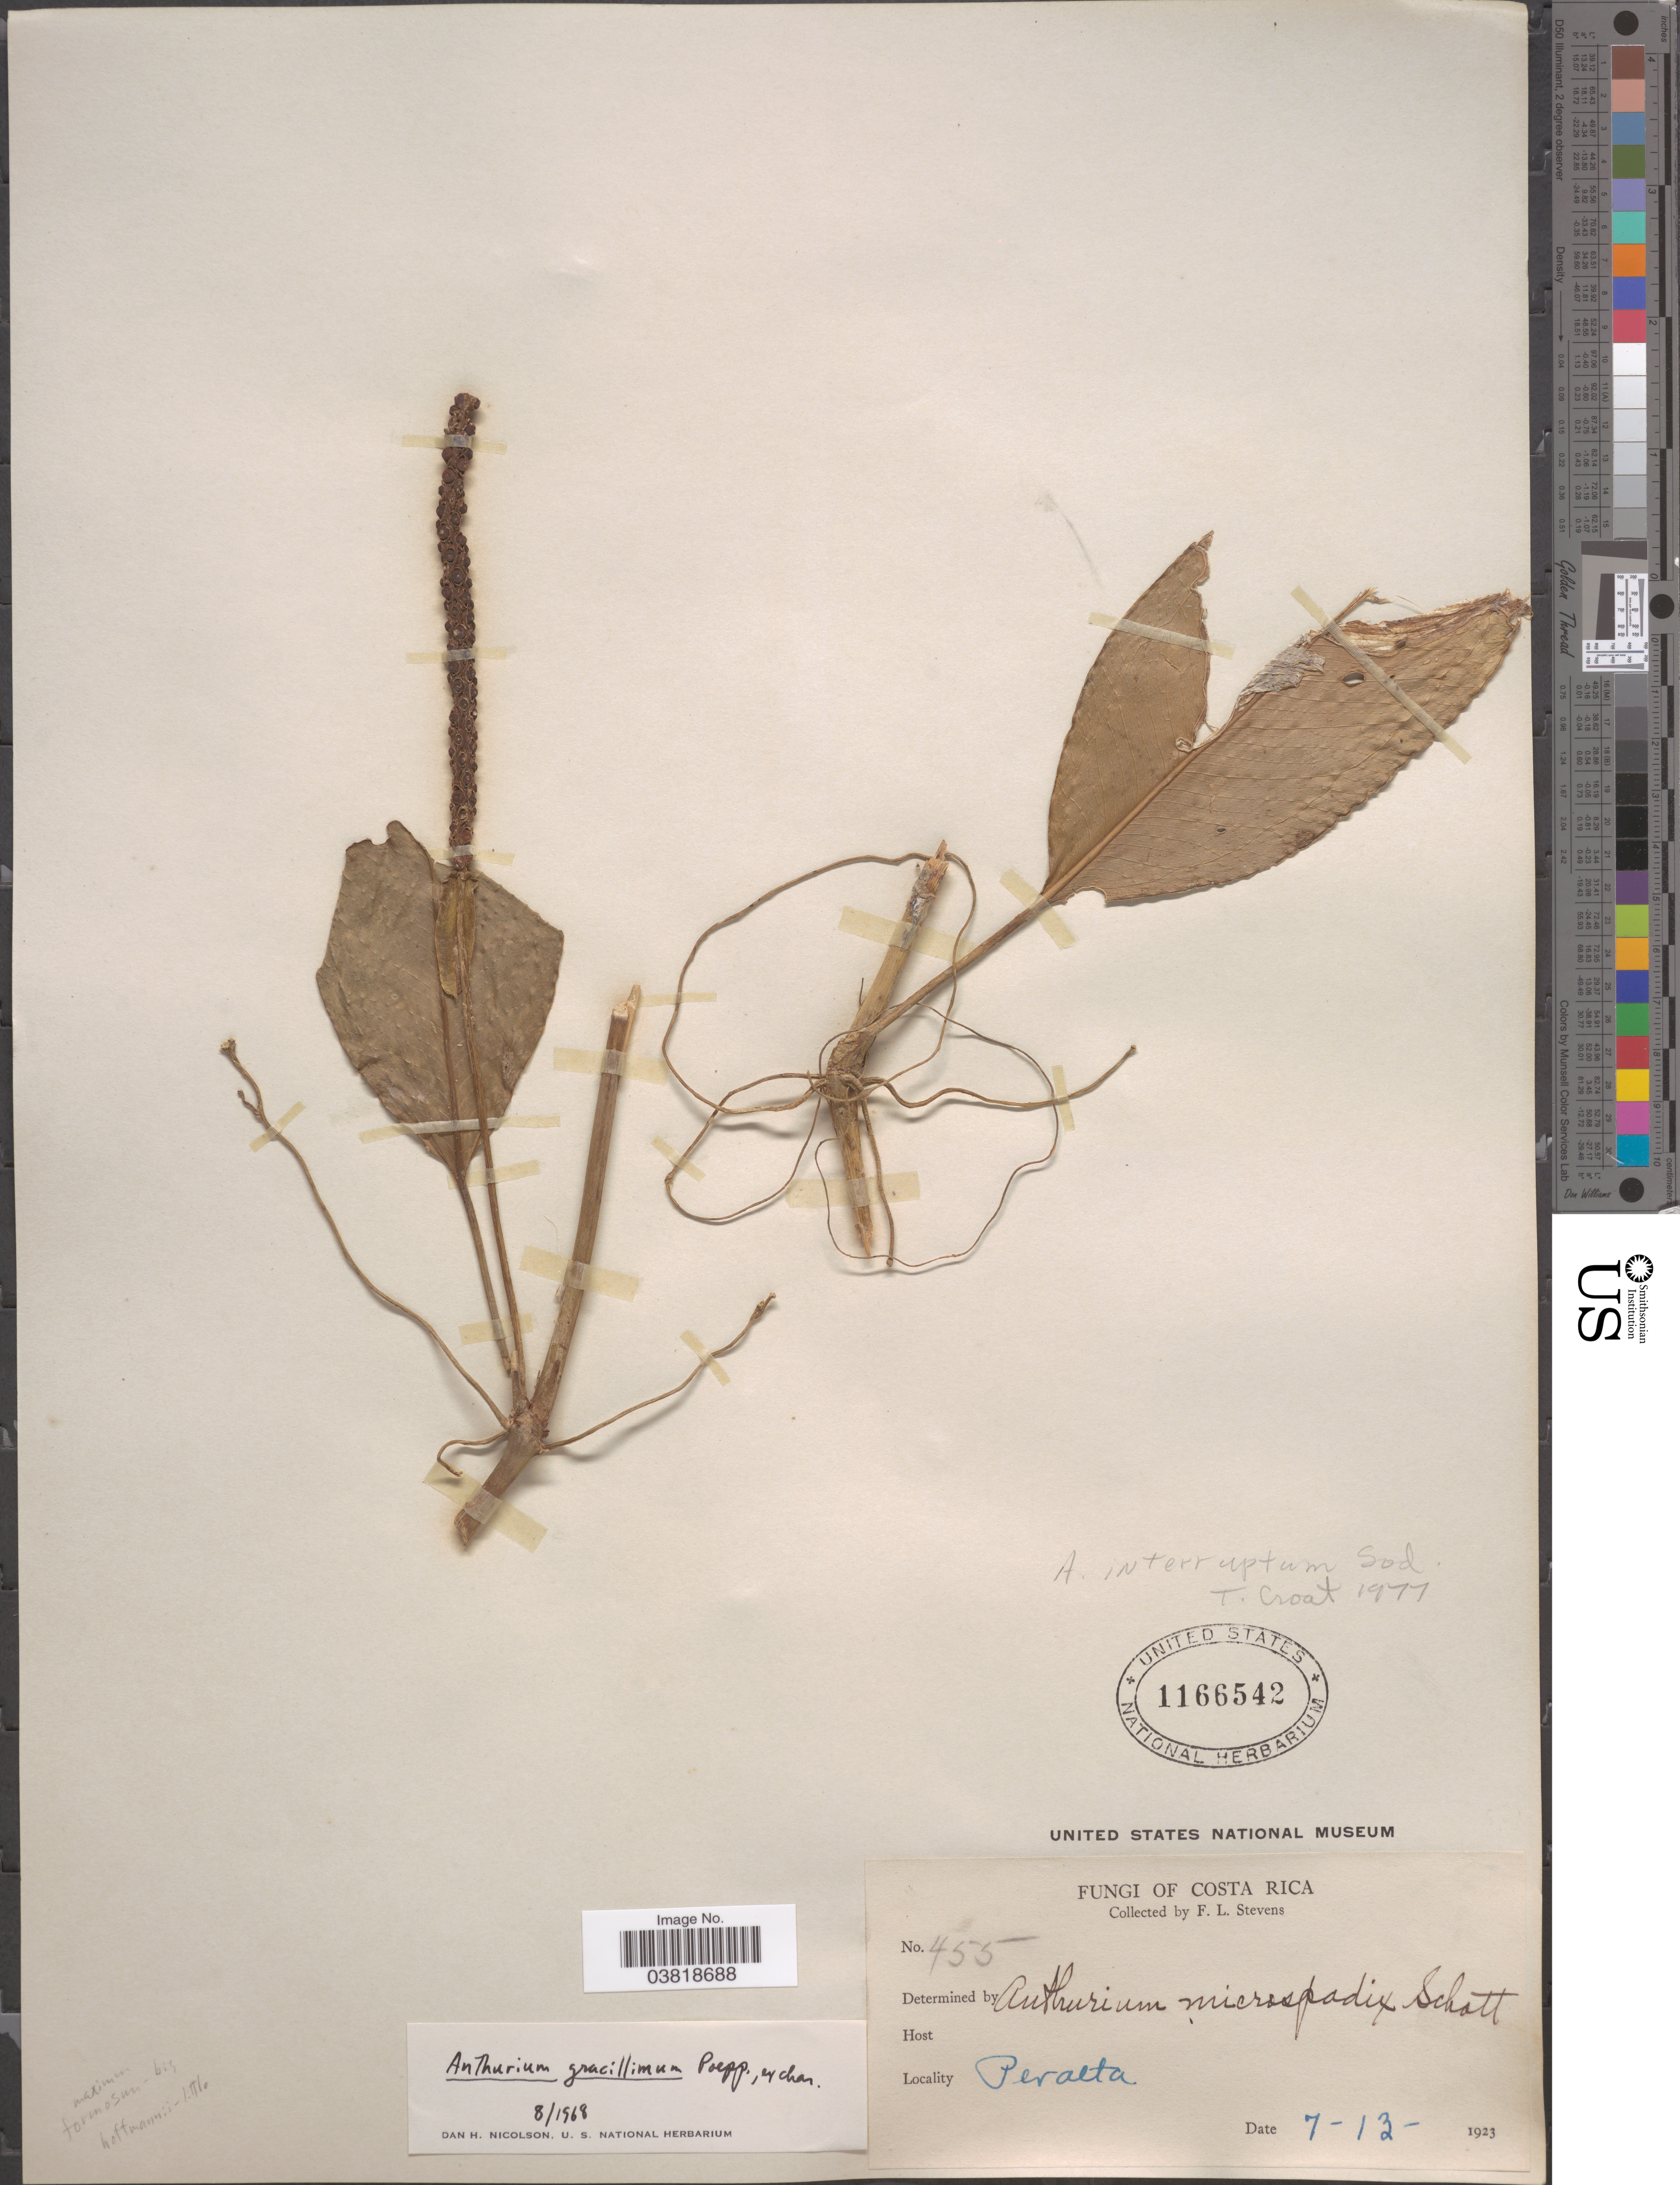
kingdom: Plantae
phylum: Tracheophyta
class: Liliopsida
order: Alismatales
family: Araceae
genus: Anthurium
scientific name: Anthurium interruptum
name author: Sodiro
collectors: F. L. Stevens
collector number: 455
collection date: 1923-07-13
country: Costa Rica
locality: Peralta.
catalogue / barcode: US 1166542